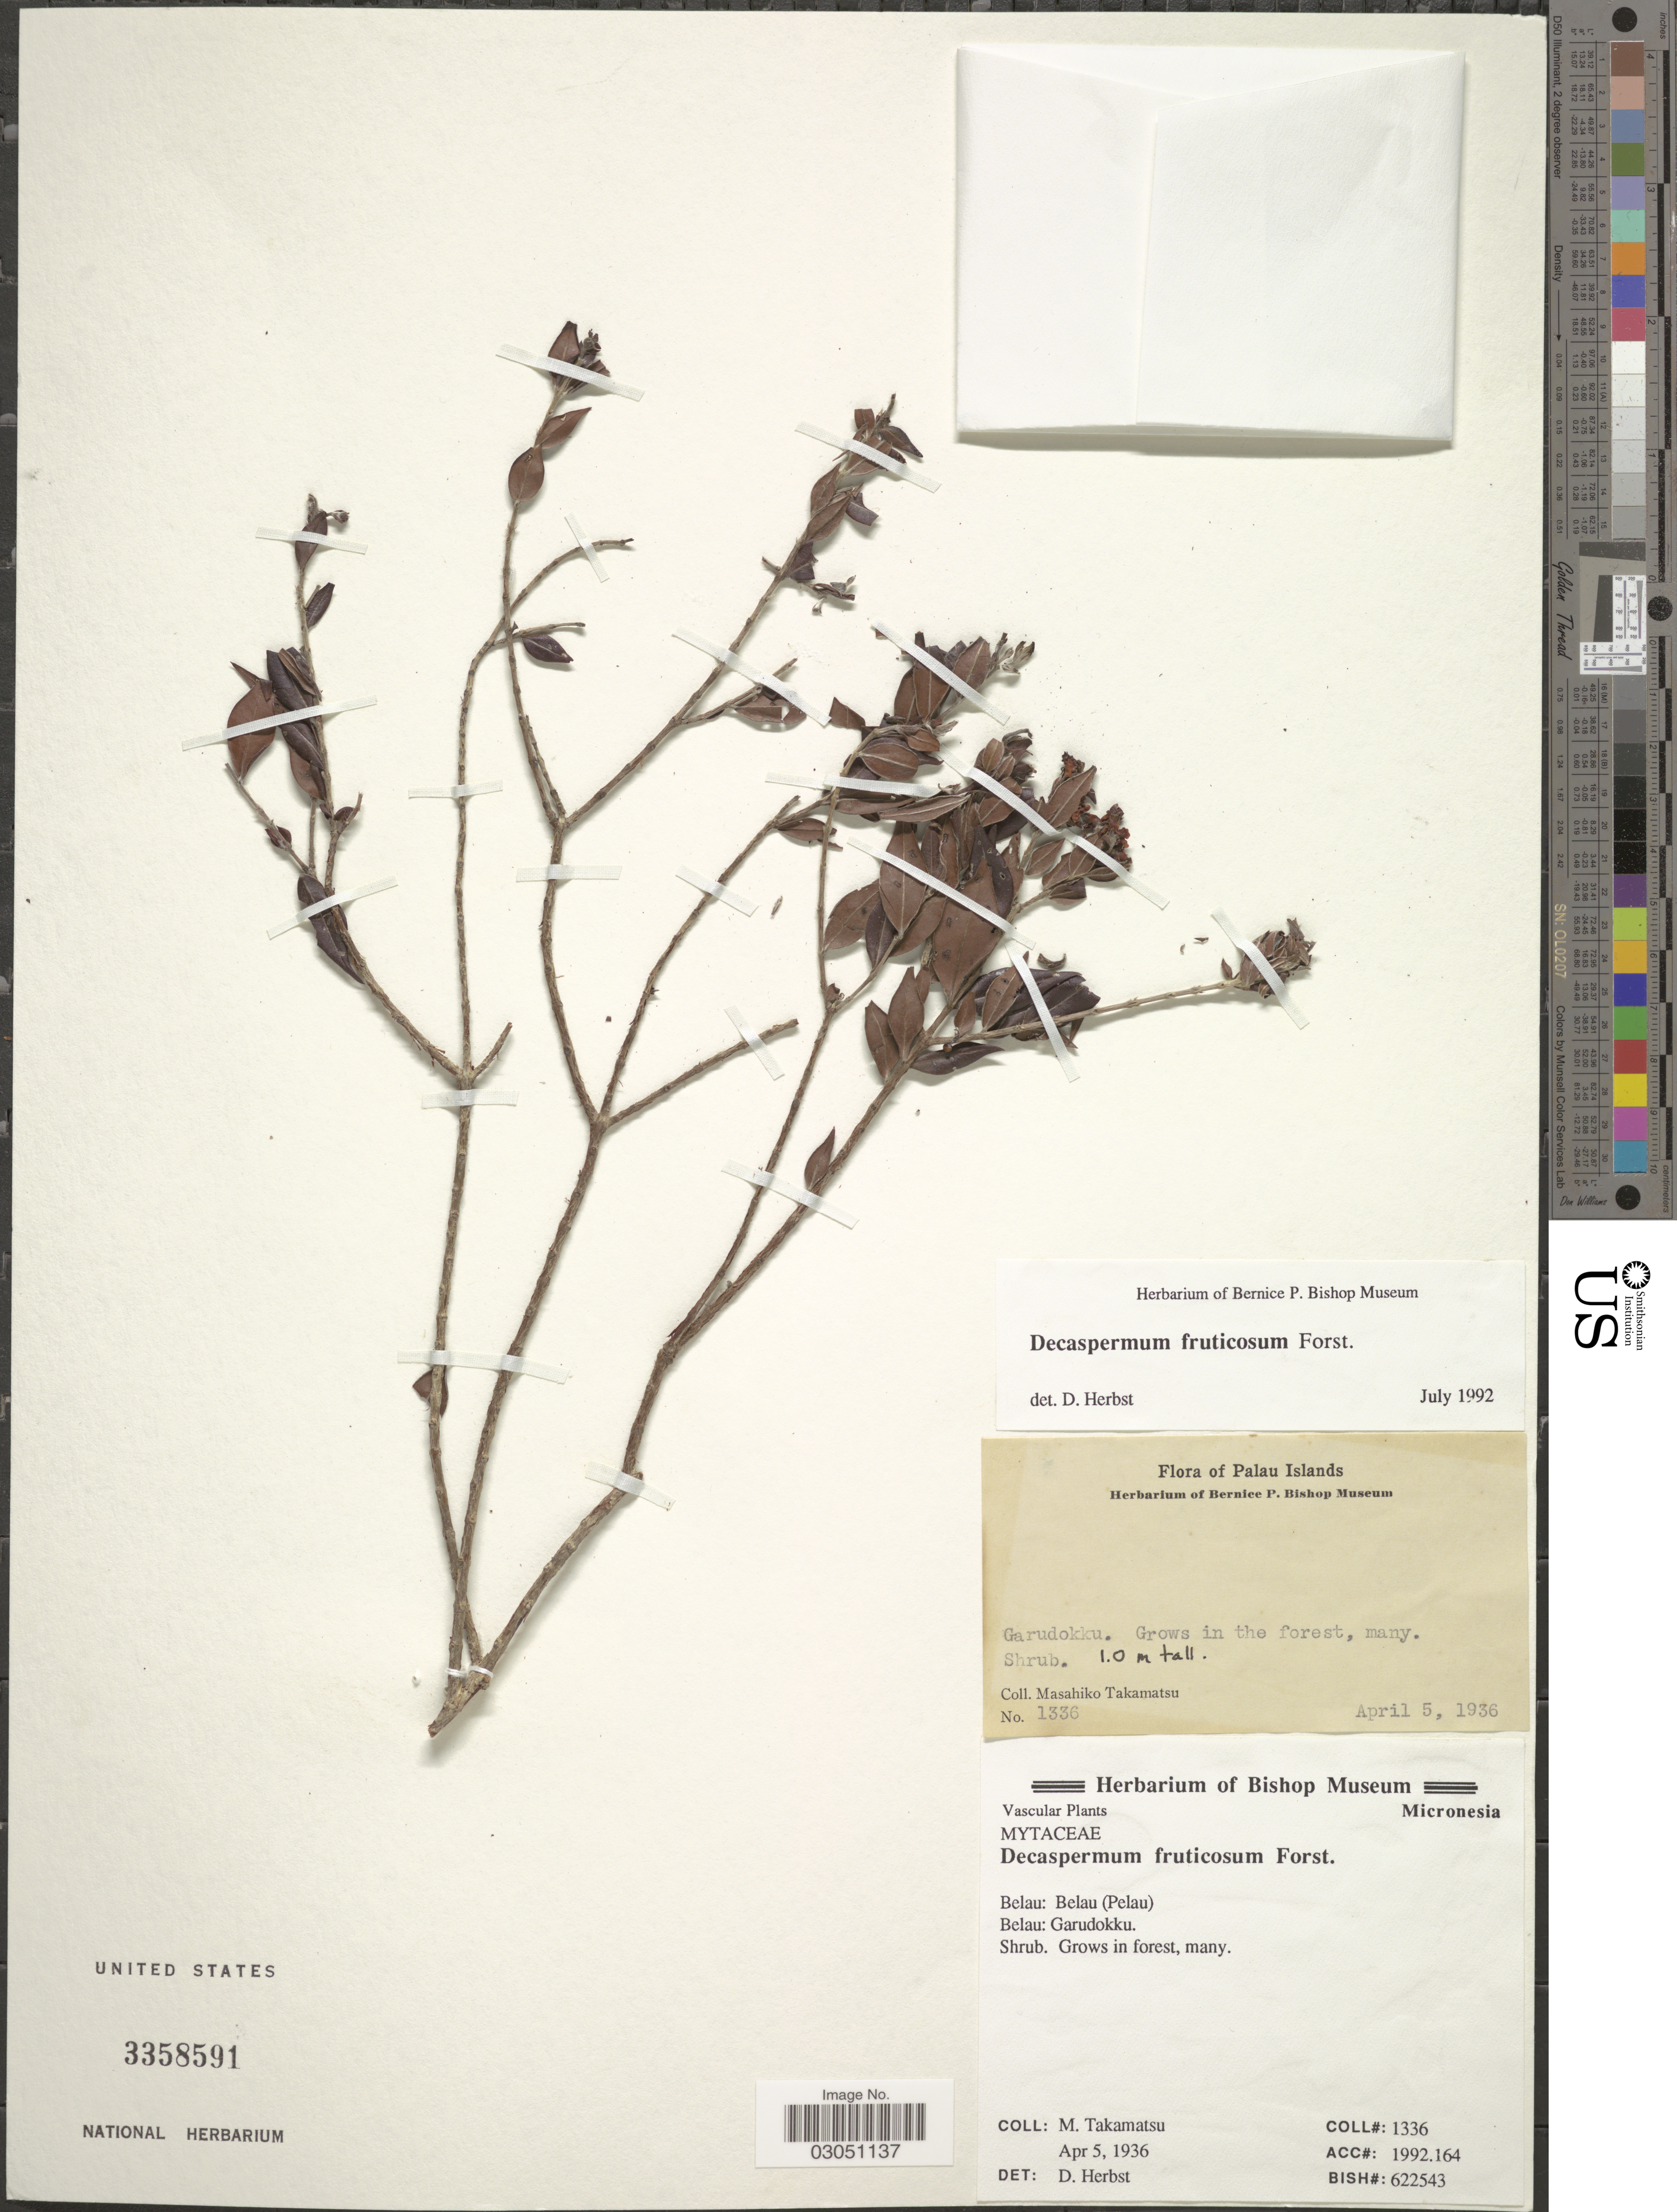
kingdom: Plantae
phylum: Tracheophyta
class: Magnoliopsida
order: Myrtales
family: Myrtaceae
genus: Decaspermum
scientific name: Decaspermum raymundi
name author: Diels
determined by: Strong, Mark T., (BOT), Smithsonian Institution - National Museum of Natural History (UNITED STATES)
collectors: M. Takamatsu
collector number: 1336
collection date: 1936-04-05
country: Palau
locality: Palau Islands. Belau: Belau (Pelau). Belau: Garudokku.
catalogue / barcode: US 3358591